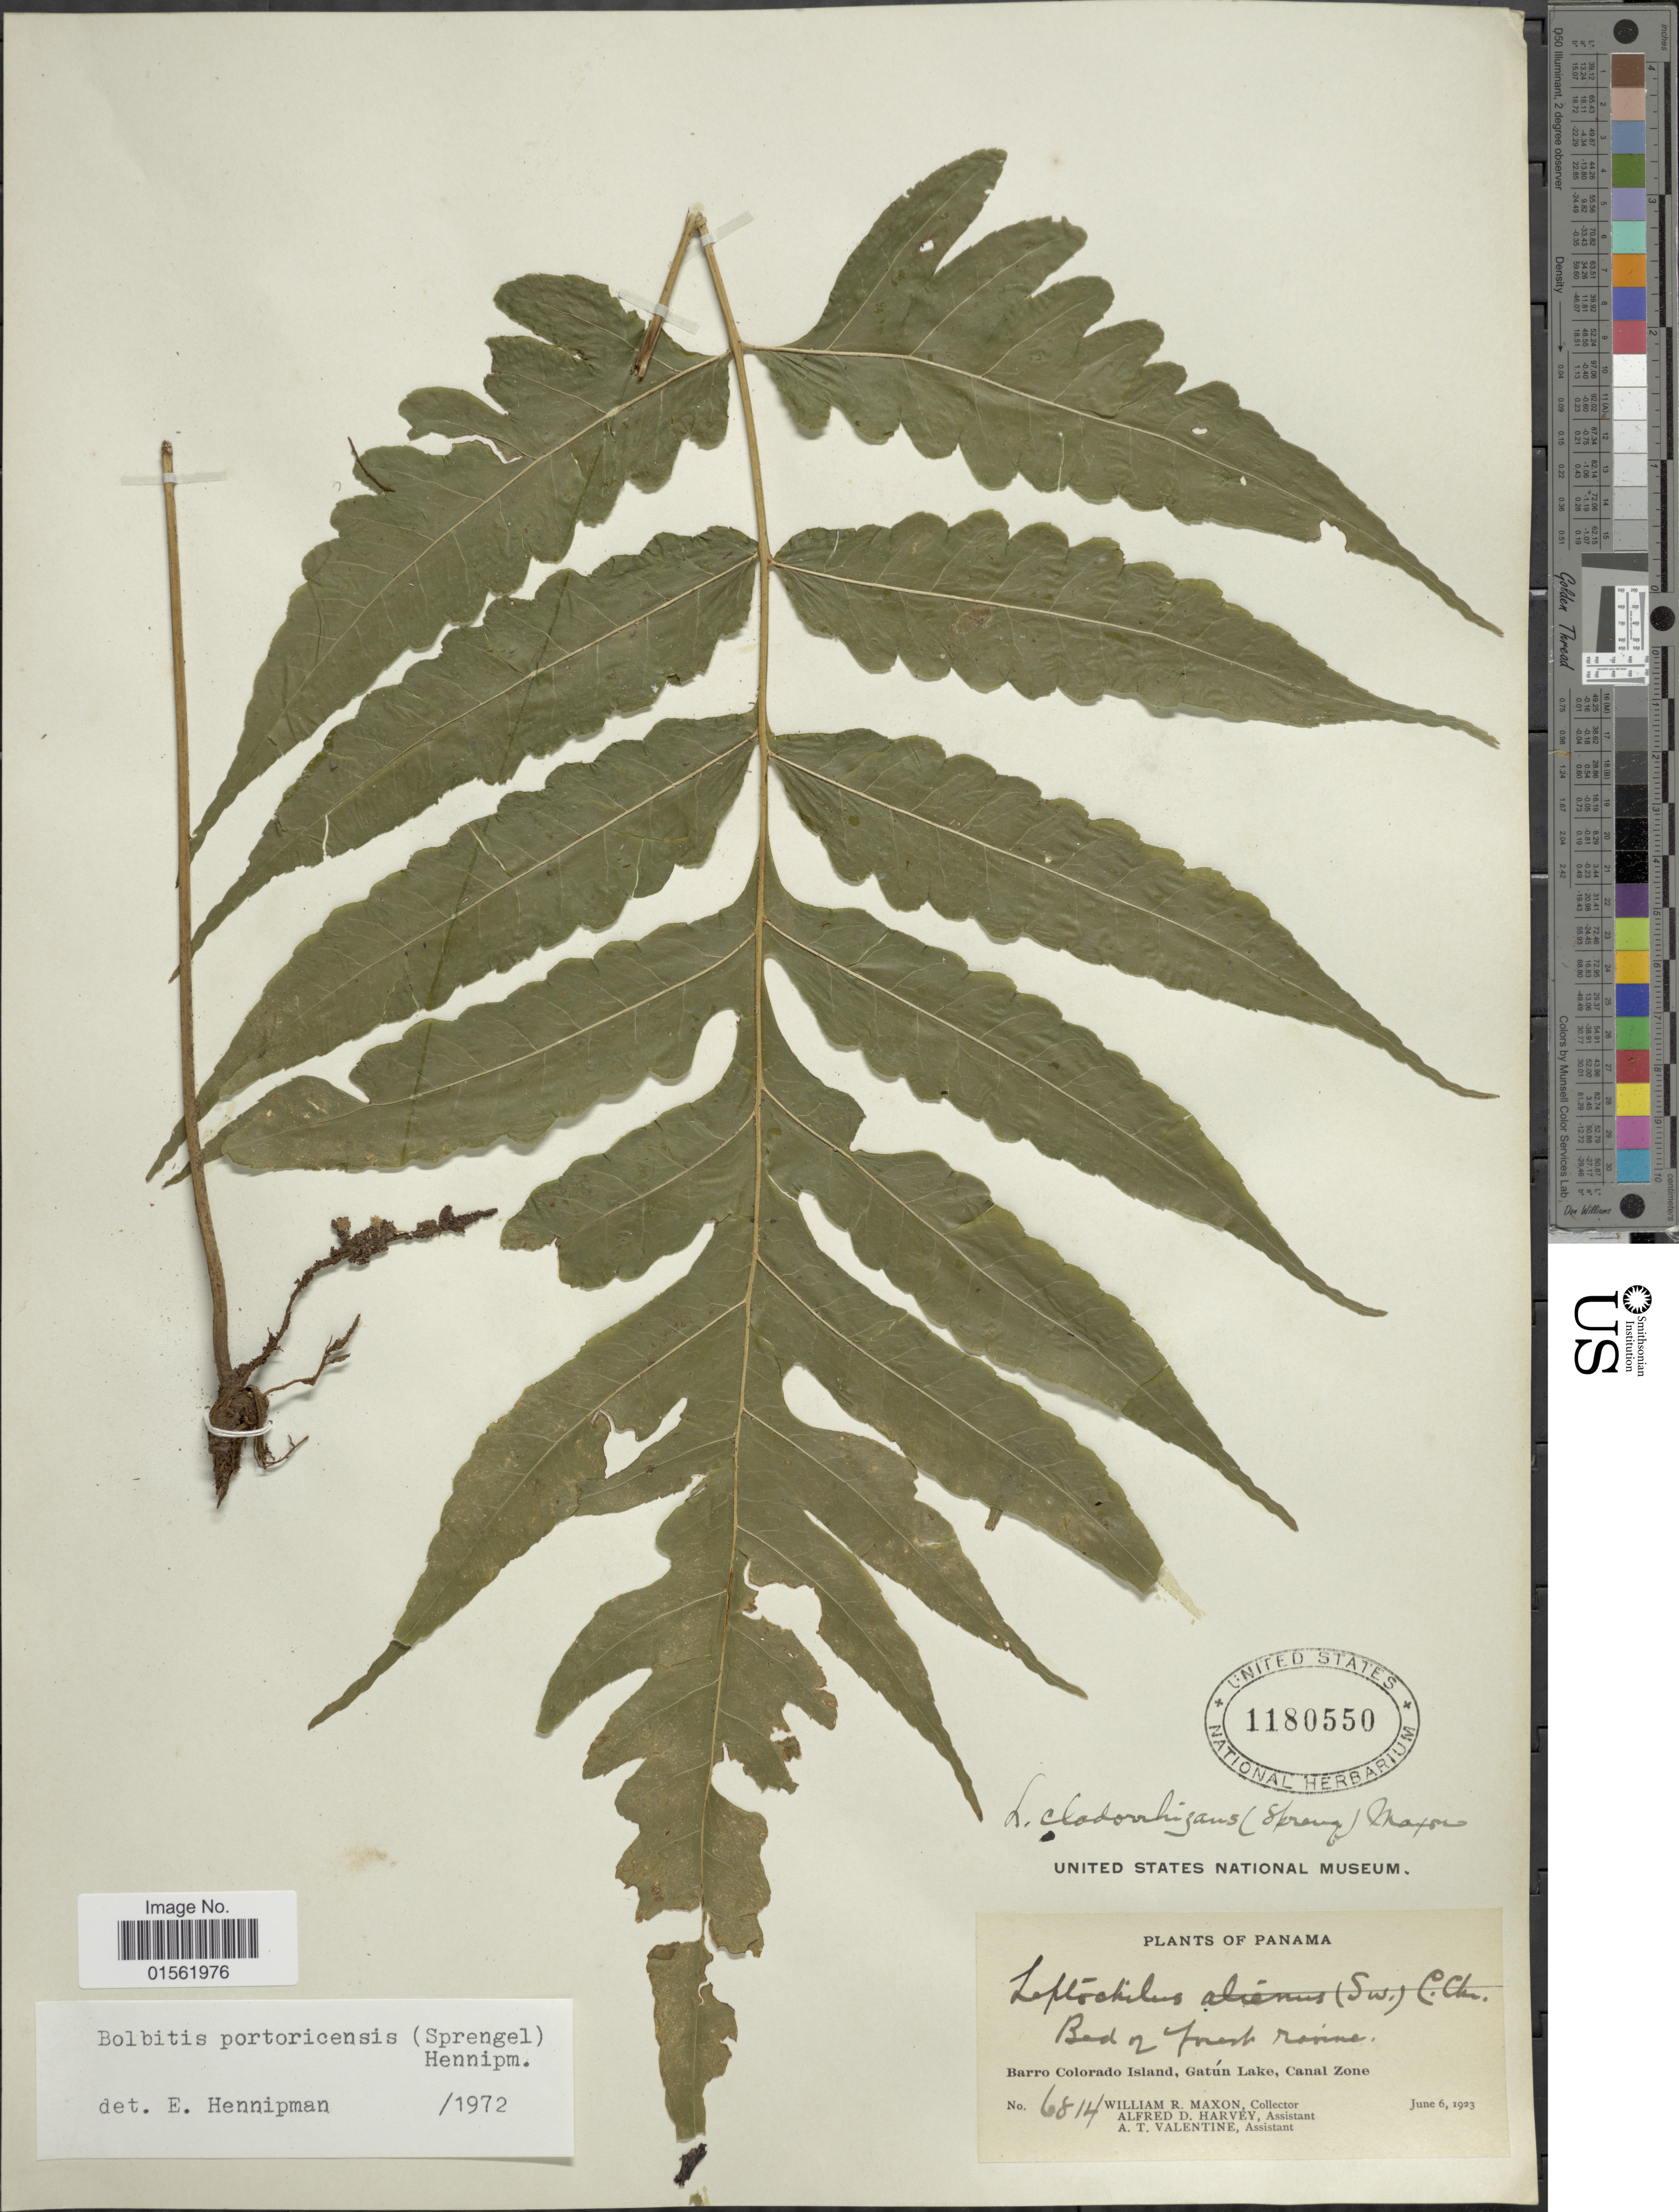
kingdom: Plantae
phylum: Tracheophyta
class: Polypodiopsida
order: Polypodiales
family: Dryopteridaceae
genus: Bolbitis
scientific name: Bolbitis portoricensis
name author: (Spreng.) Hennipman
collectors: W. R. Maxon, A. D. Harvey & A. Valentine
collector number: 6814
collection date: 1923-06-06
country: Panama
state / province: Panamá Oeste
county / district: Canal Zone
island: Barro Colorado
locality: Barro Colorado Island, Gatún Lake, Canal Zone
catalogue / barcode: US 1180550